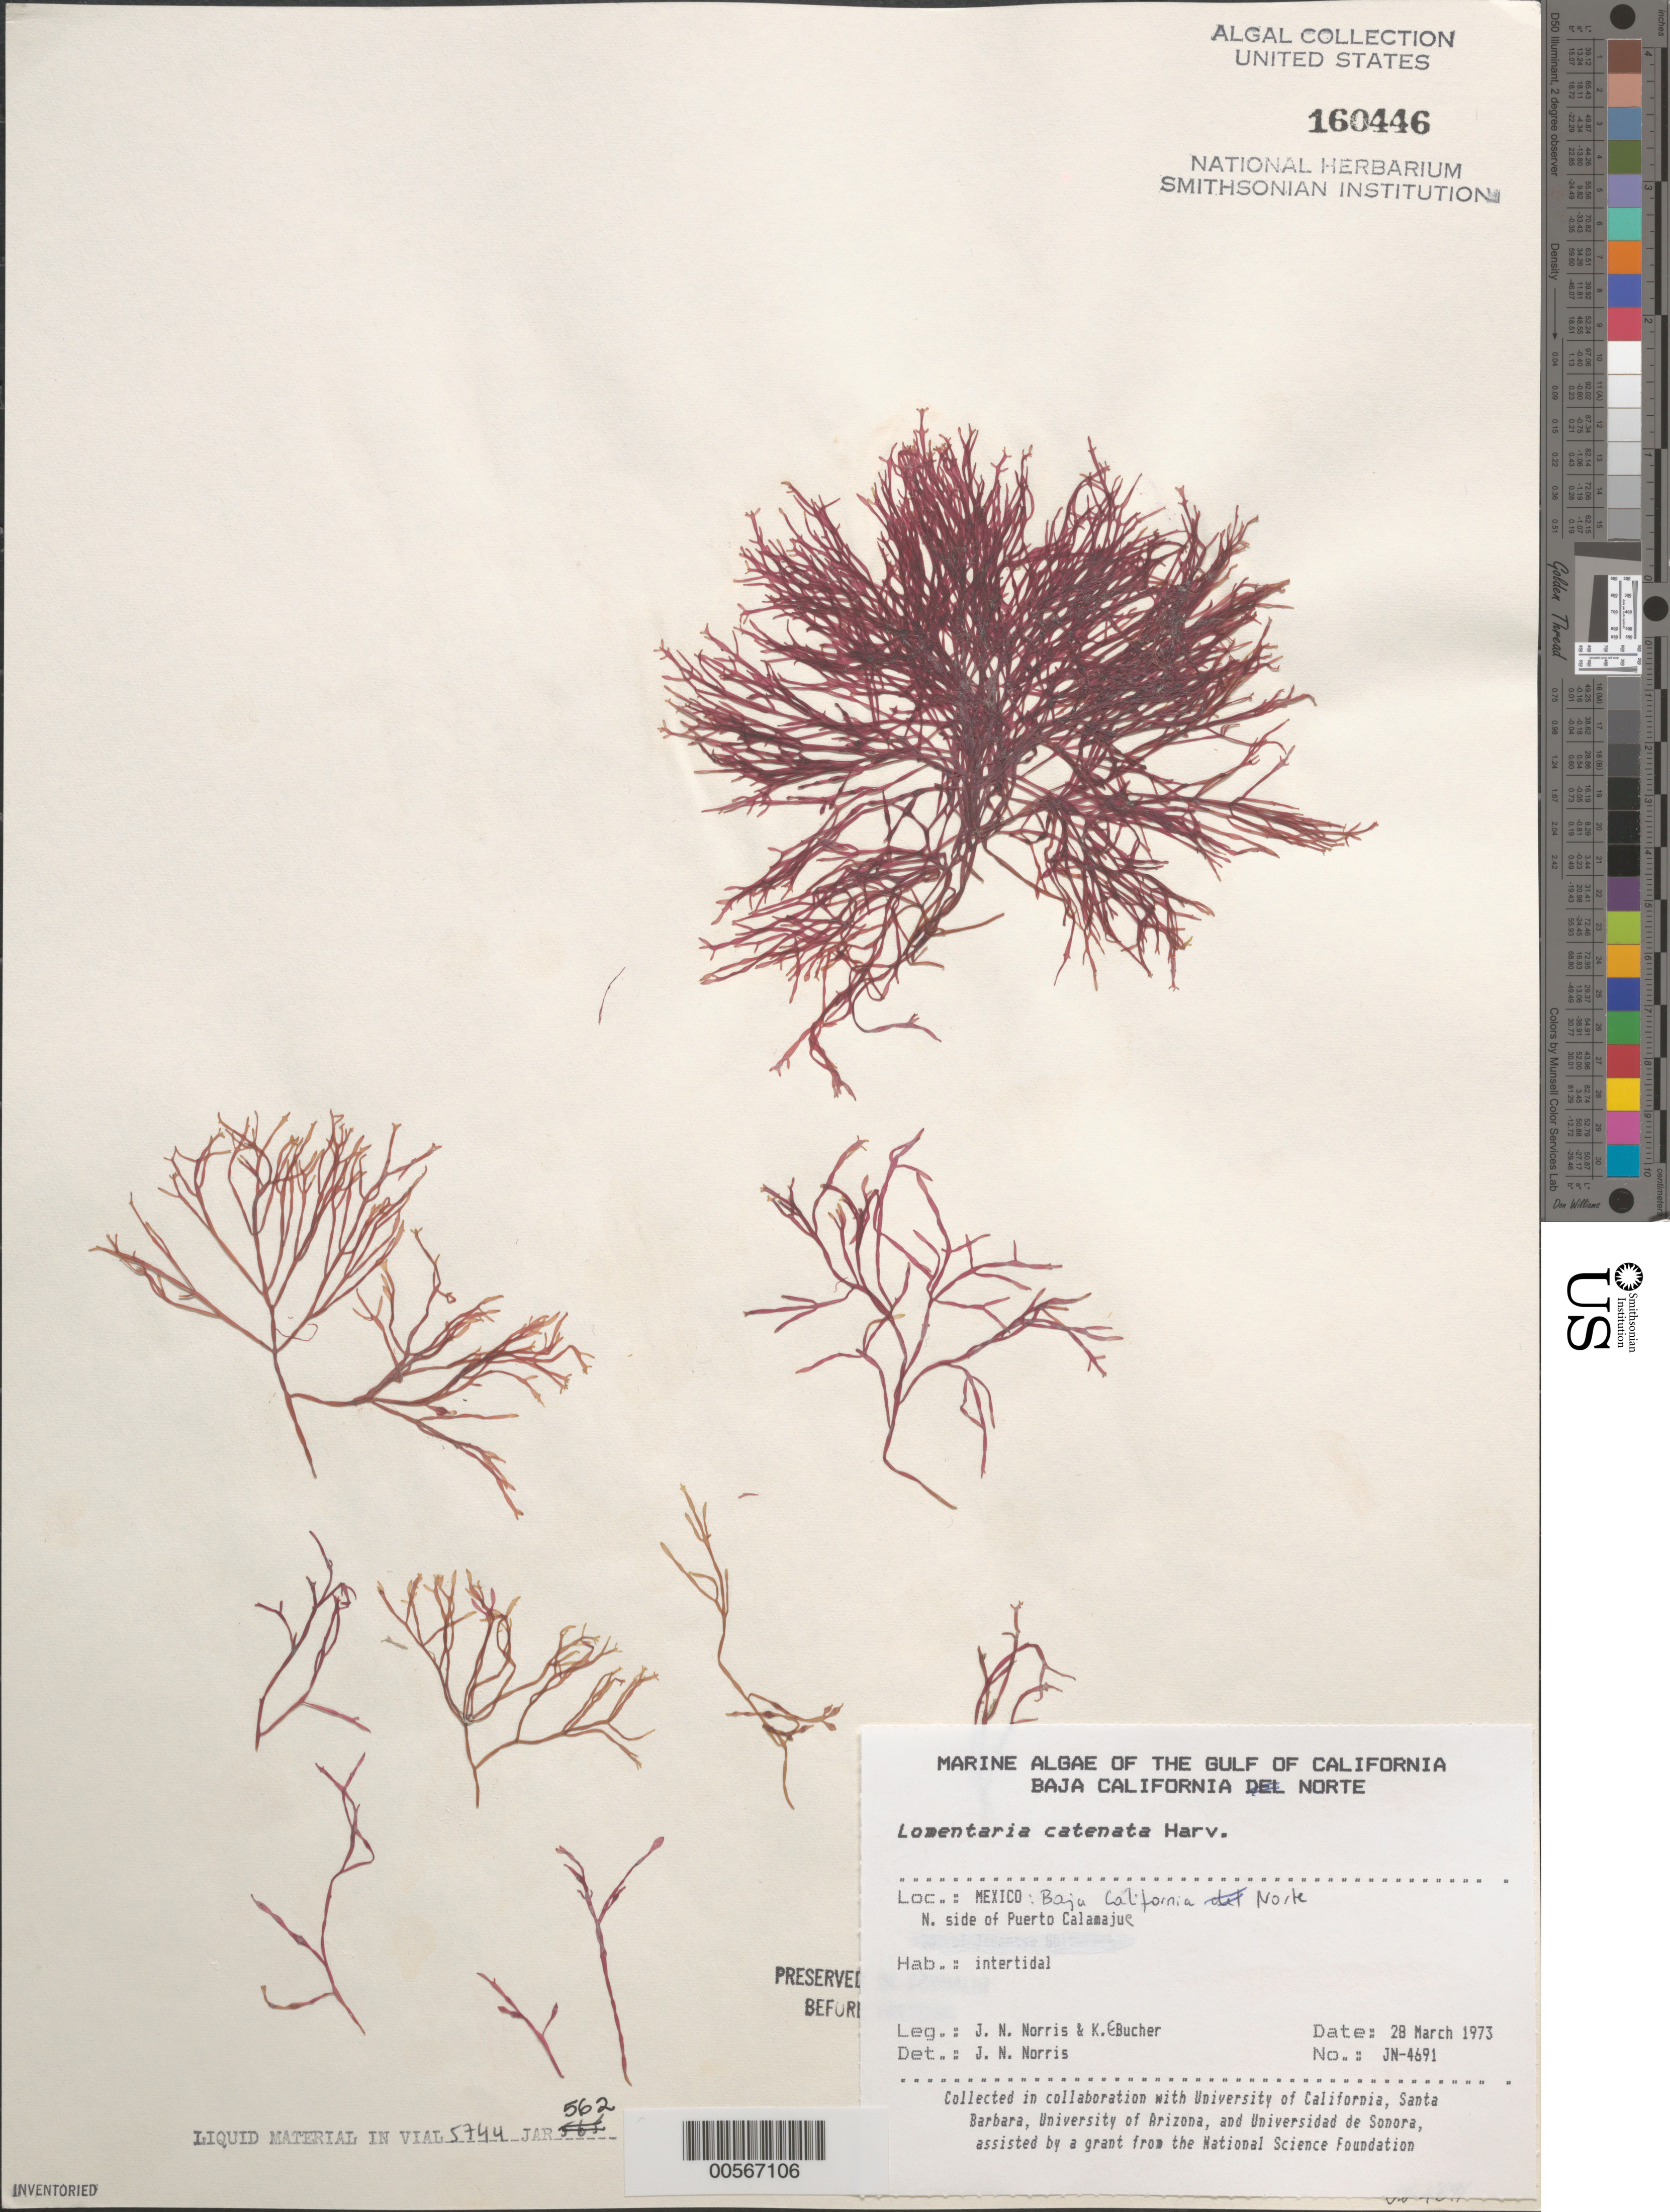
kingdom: Plantae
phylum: Rhodophyta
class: Florideophyceae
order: Rhodymeniales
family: Lomentariaceae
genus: Fushitsunagia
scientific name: Fushitsunagia catenata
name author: (Harv.) Filloramo & G.W. Saunders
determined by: Algae name updating Project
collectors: J. N. Norris & K. E. Bucher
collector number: JN-4691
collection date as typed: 28 Mar 1973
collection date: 1973-03-28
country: Mexico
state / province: Baja California Norte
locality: Puerto Calamajue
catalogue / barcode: US 160446